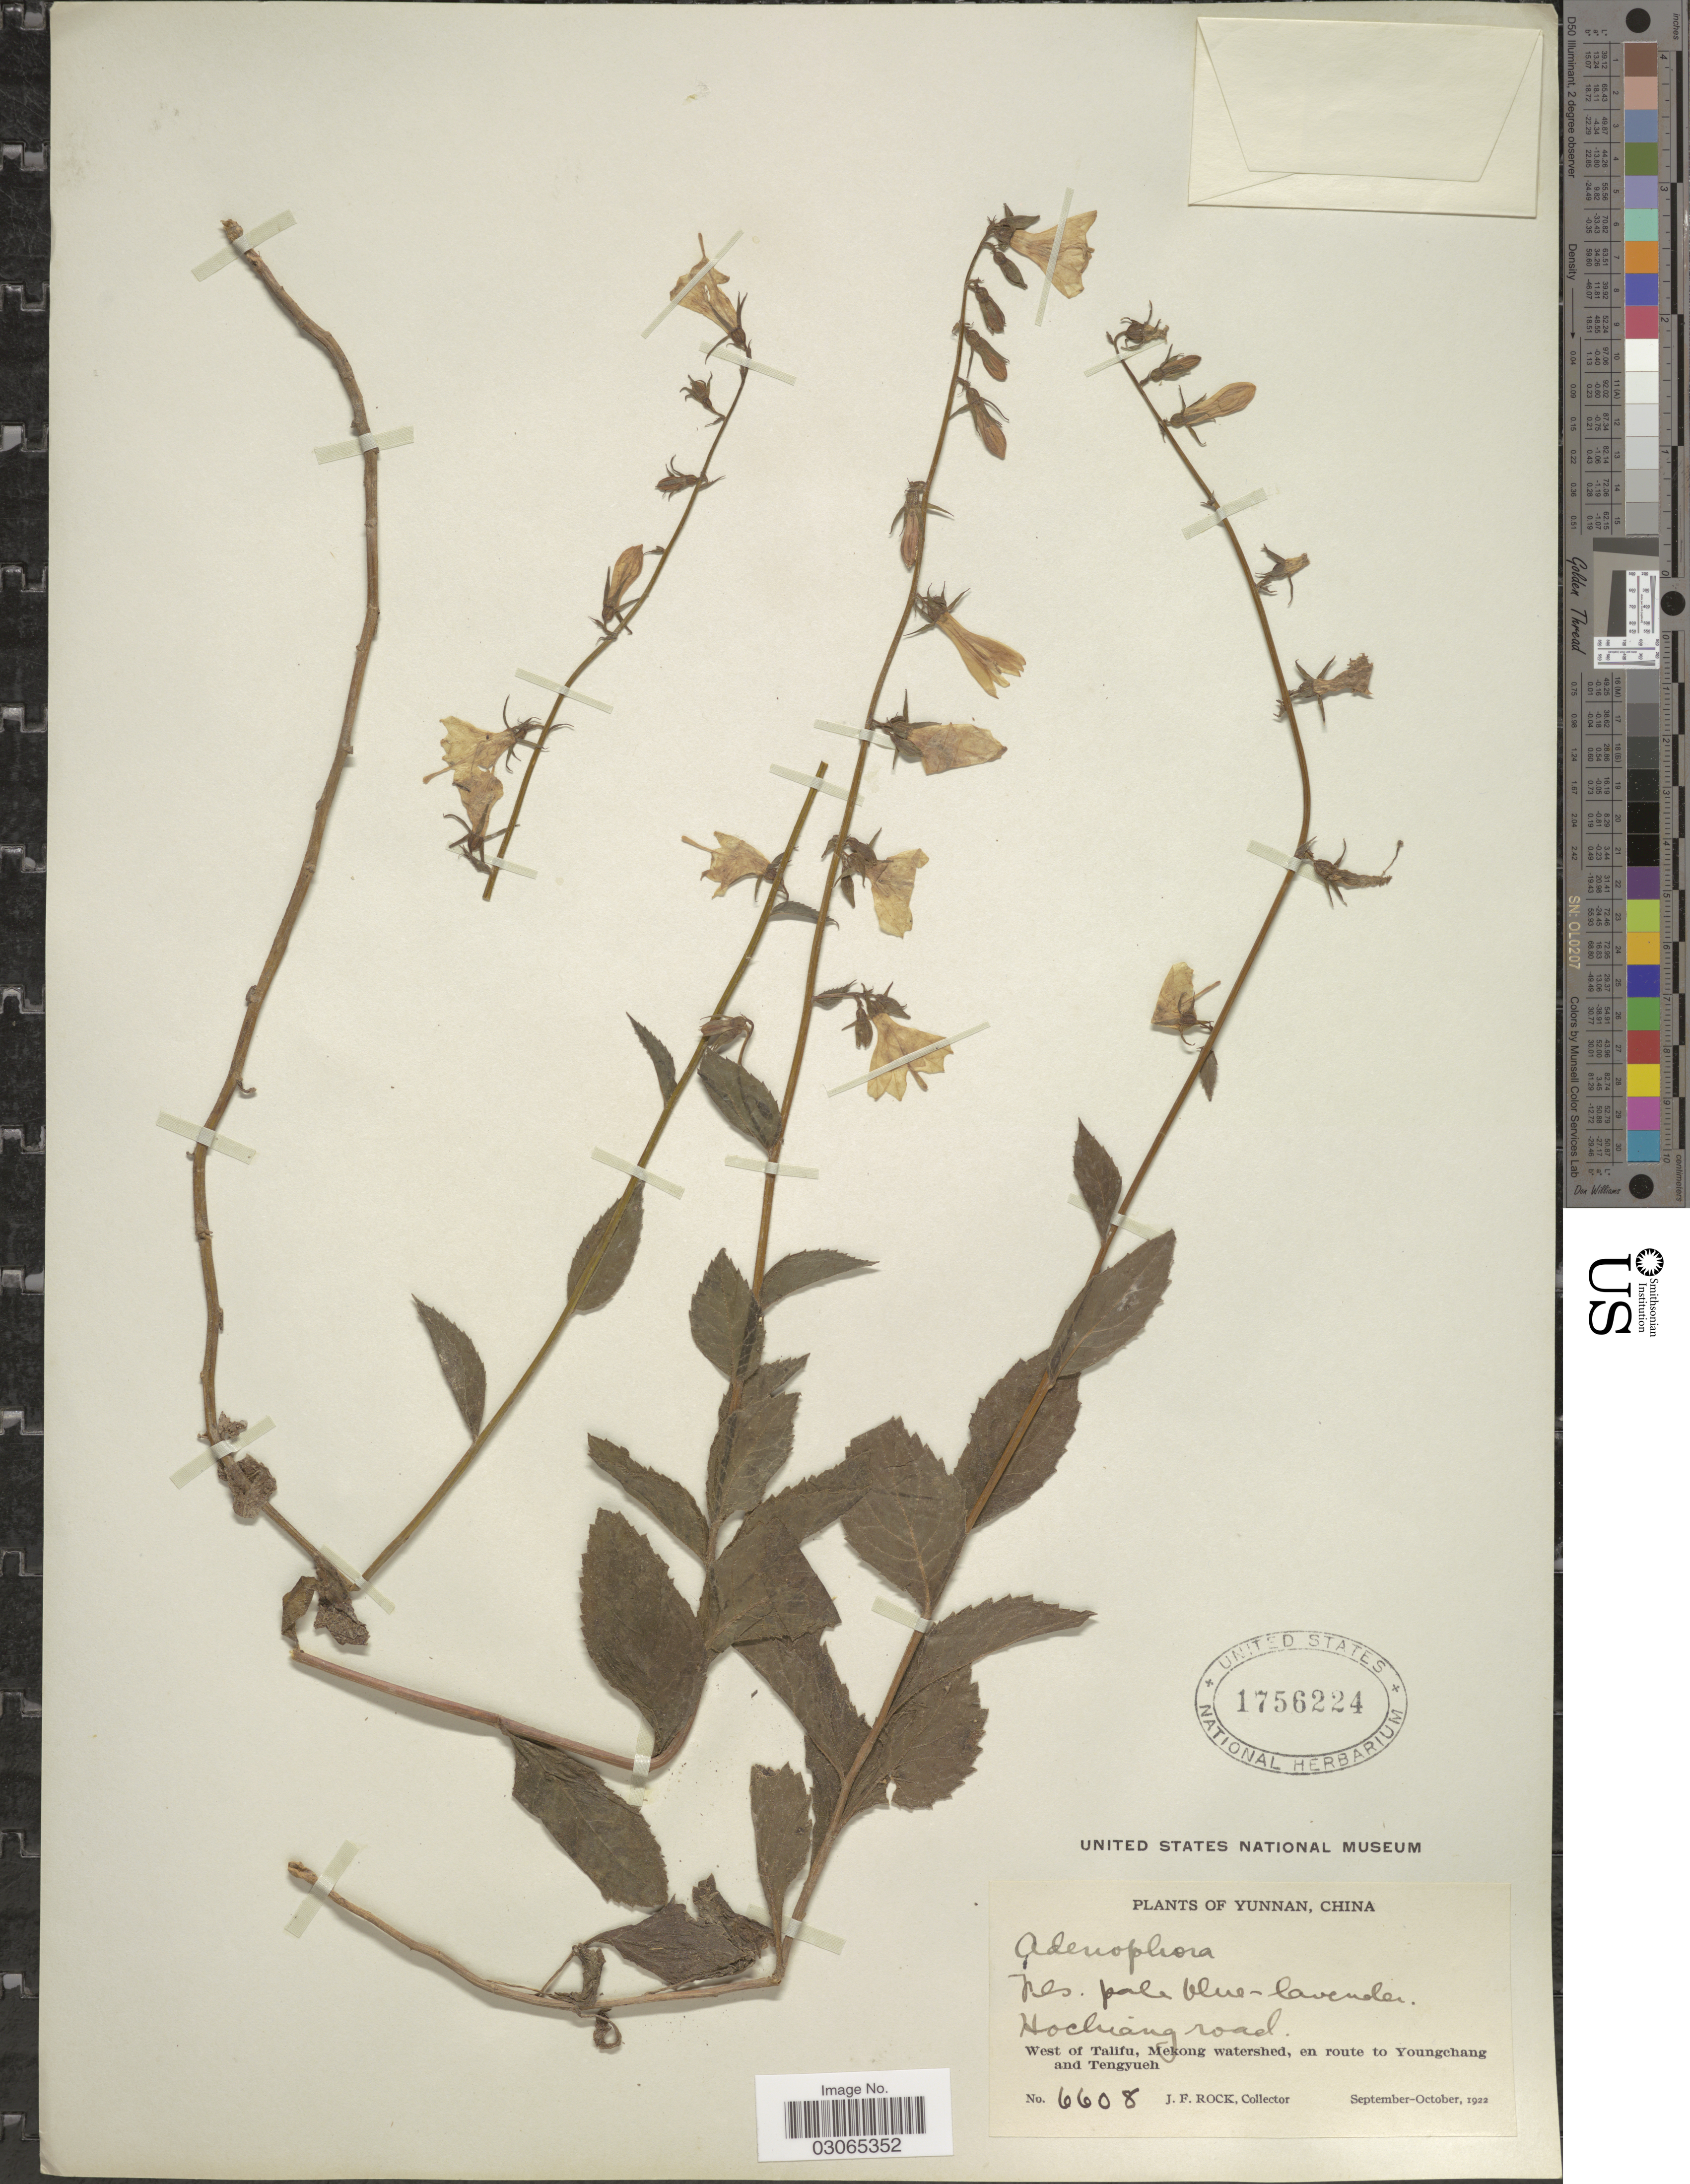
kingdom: Plantae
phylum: Tracheophyta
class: Magnoliopsida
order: Asterales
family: Campanulaceae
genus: Adenophora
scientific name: Adenophora sp.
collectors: J. Rock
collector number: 6608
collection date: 1922-09/1922-10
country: China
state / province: Yunnan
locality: Hochiang road. West of Talifu, Mekong watershed, en route to Youngchang and Tengyueh.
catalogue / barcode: US 1756224